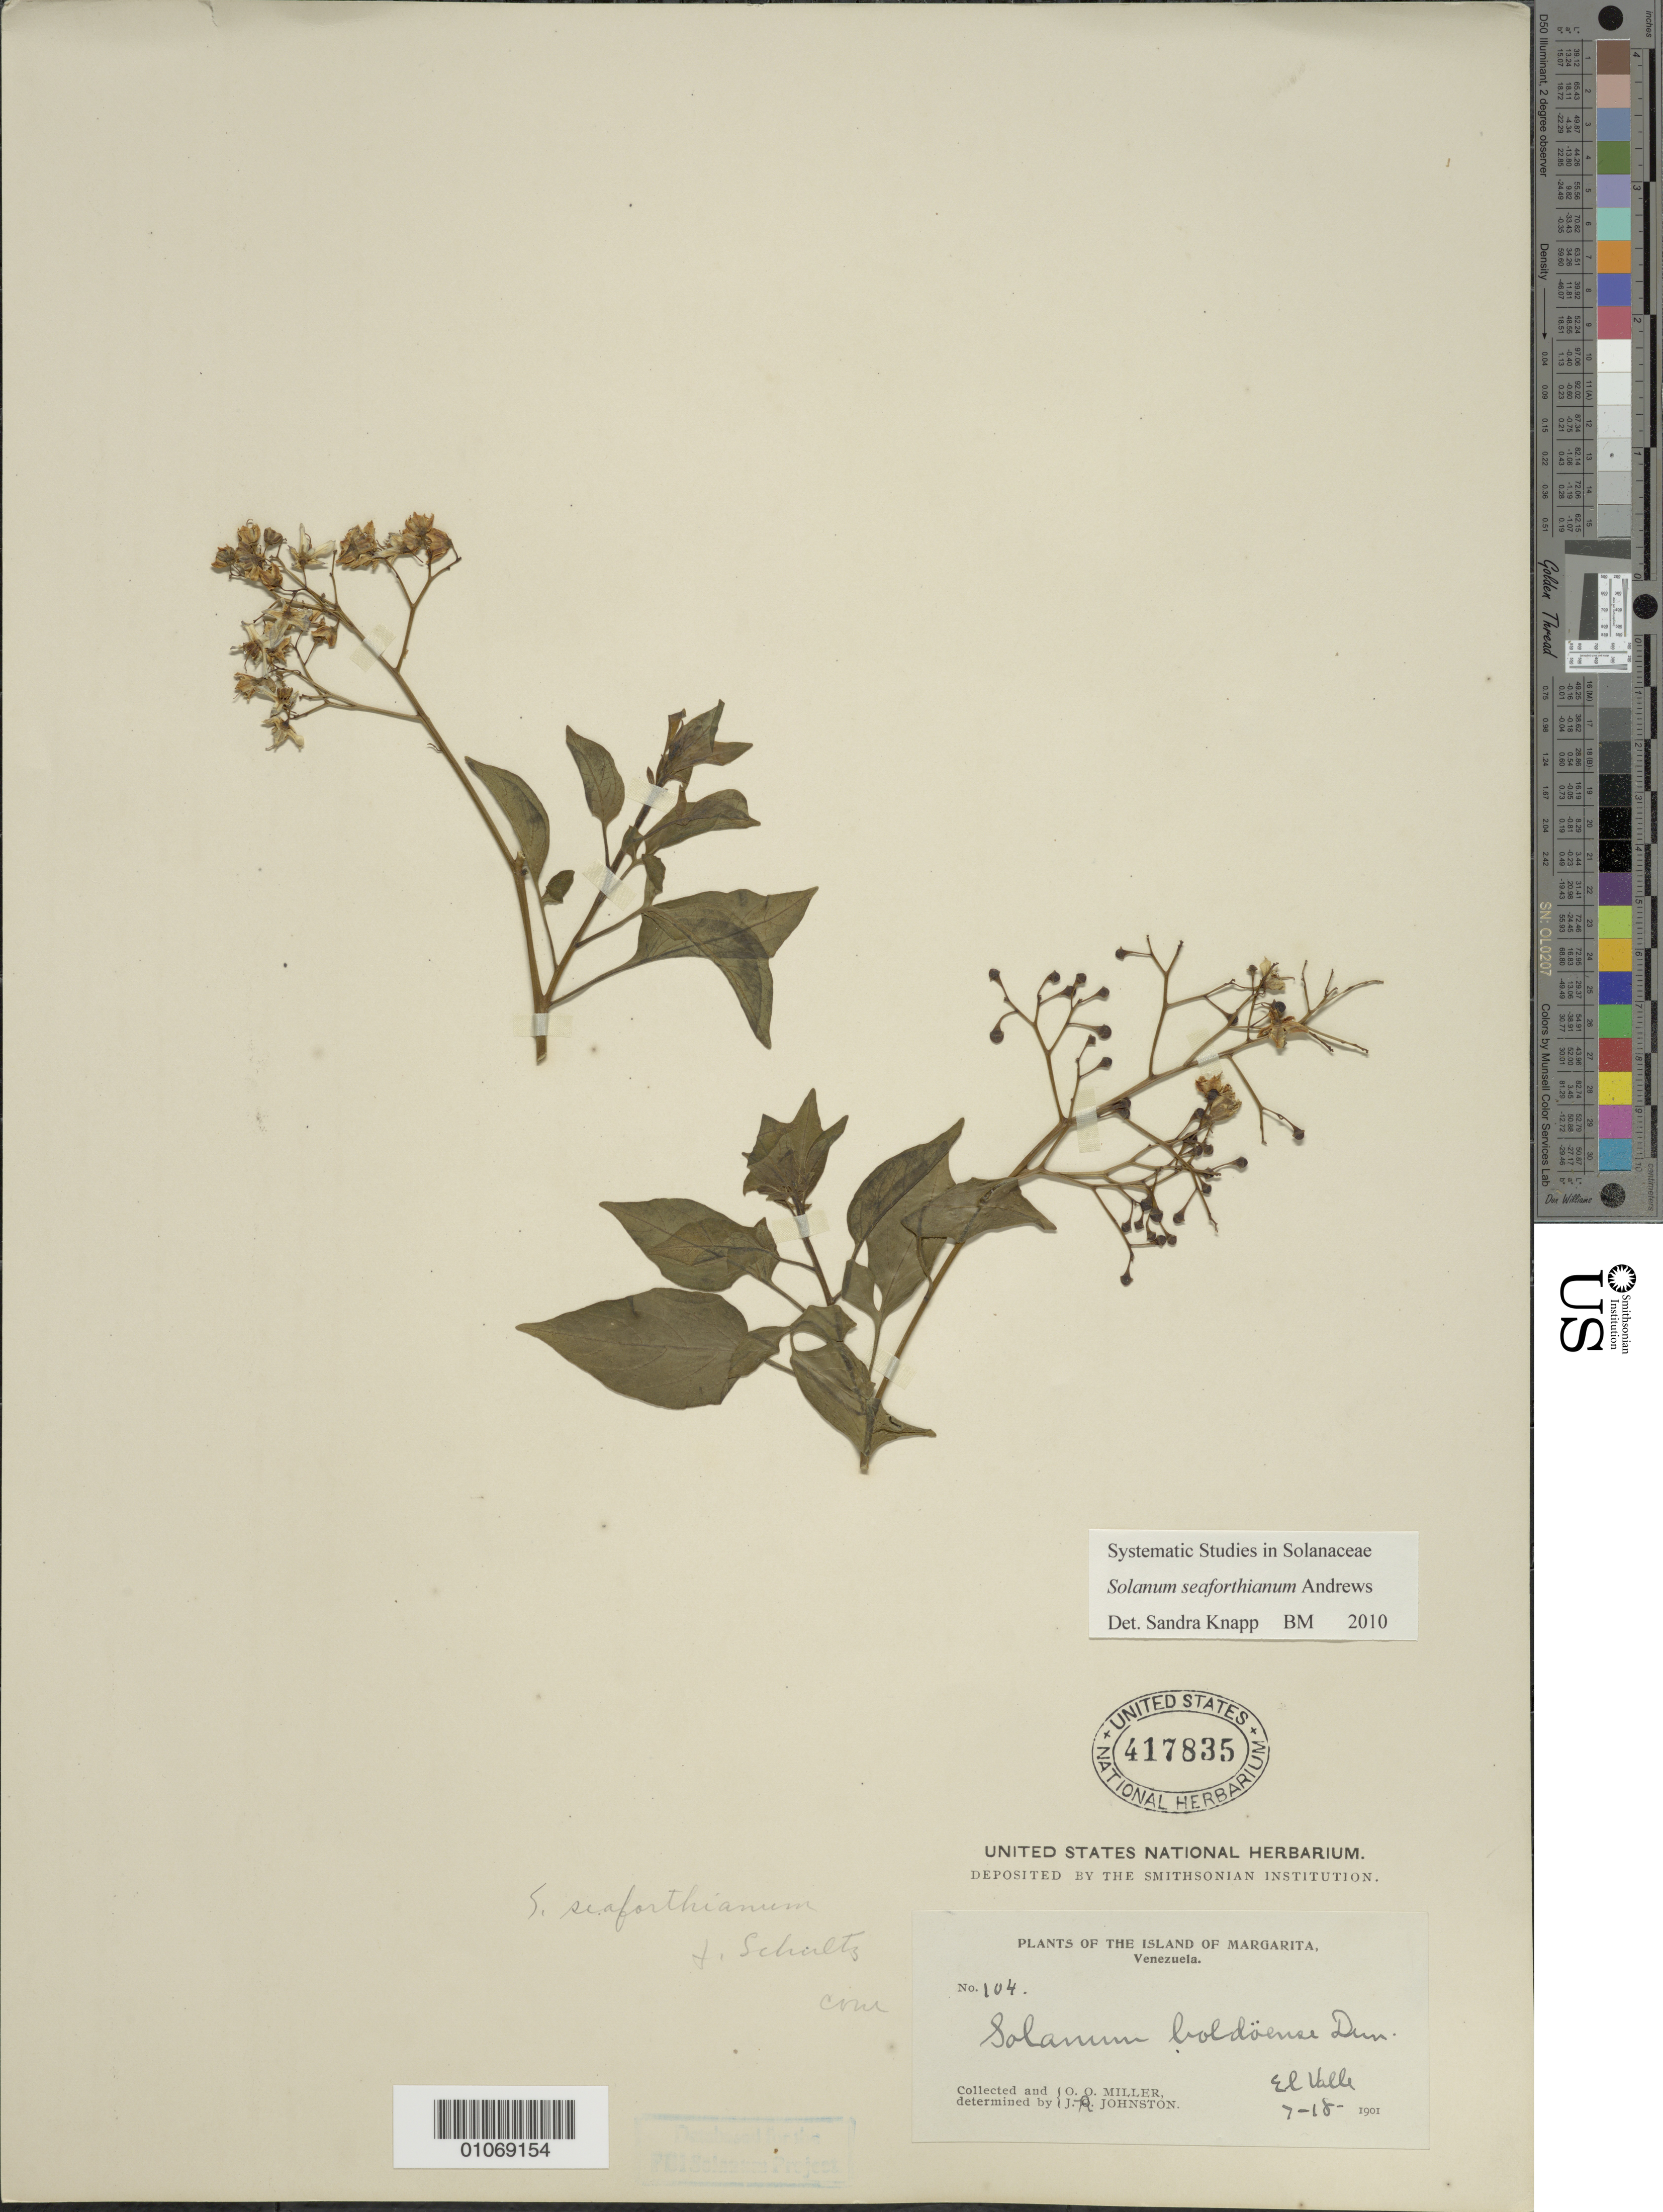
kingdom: Plantae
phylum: Tracheophyta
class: Magnoliopsida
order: Solanales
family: Solanaceae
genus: Solanum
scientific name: Solanum seaforthianum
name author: Andrews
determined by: Knapp, S. D.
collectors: O. O. Miller & J. Johnston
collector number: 104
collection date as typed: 18 Jul 1901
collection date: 1901-07-18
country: Venezuela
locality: El Valle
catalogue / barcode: US 417835